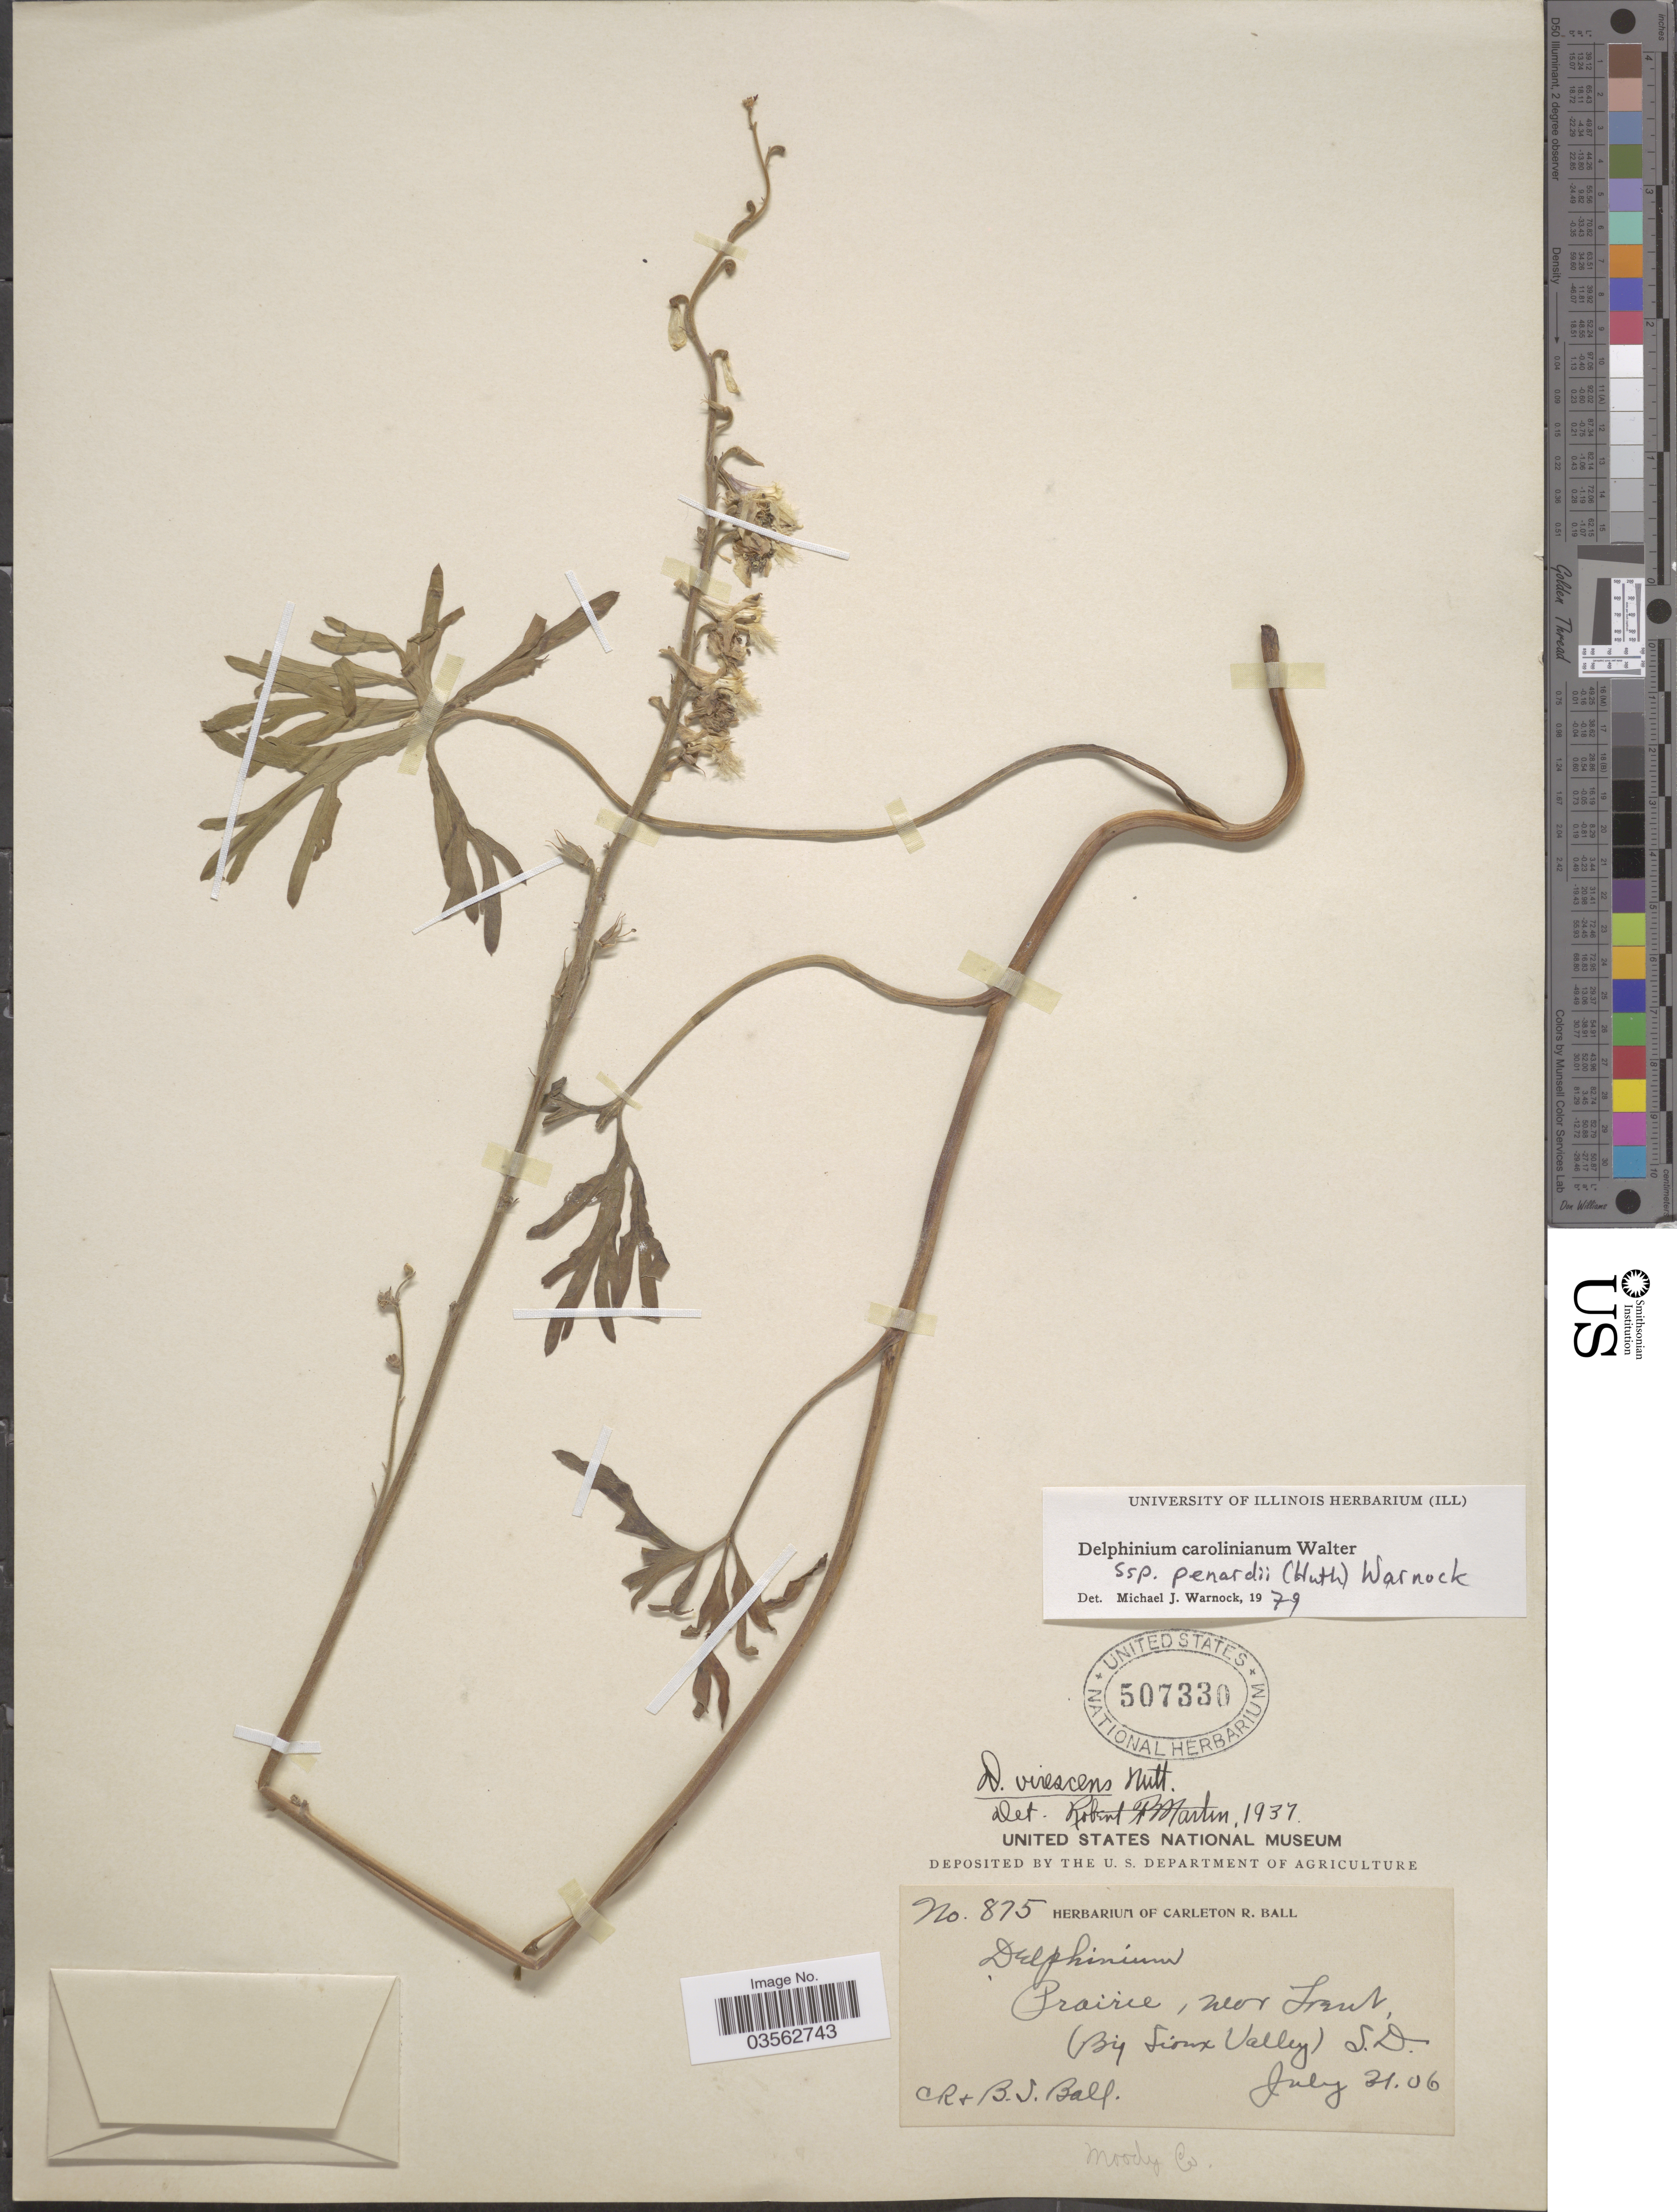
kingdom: Plantae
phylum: Tracheophyta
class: Magnoliopsida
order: Ranunculales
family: Ranunculaceae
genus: Delphinium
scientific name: Delphinium carolinianum subsp. penardii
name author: (Huth) M.J. Warnock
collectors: C. R. Ball & B. S. Ball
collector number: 875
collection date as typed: Transcribed d/m/y: 31/7/6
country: United States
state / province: South Dakota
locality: Prairie, near Trent, (Big Sioux Valley). Moody Co.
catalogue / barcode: US 507330